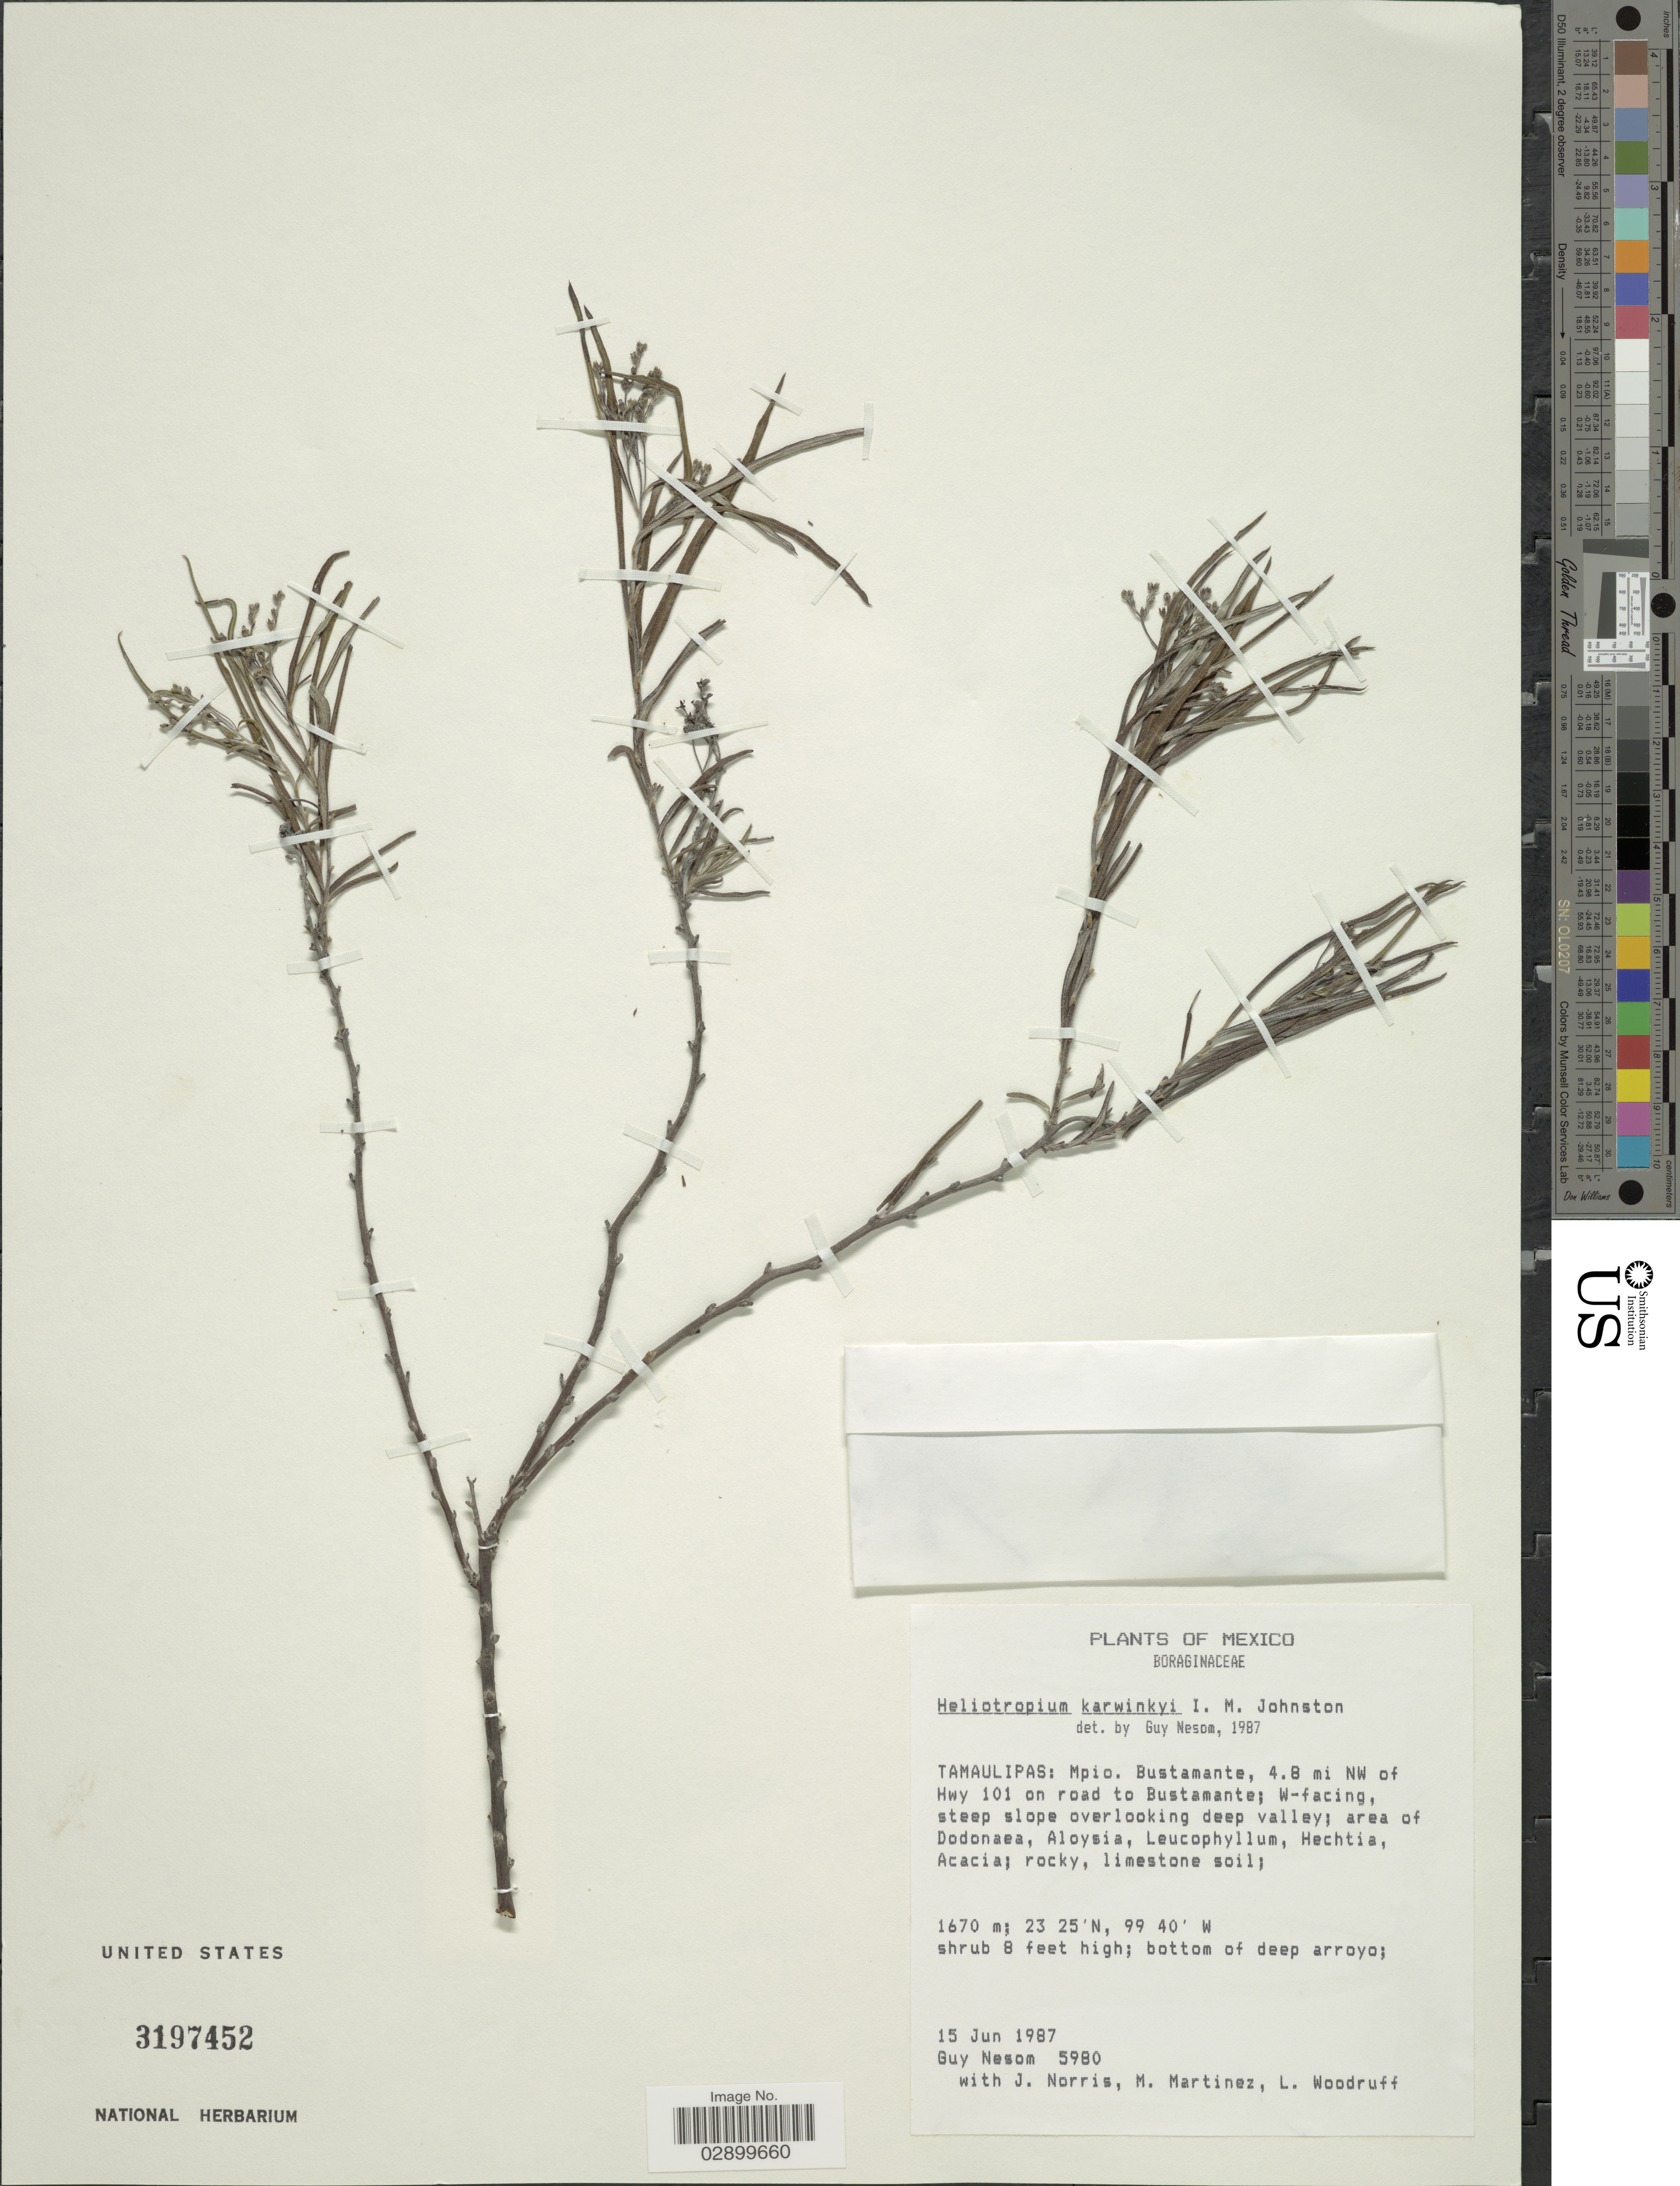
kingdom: Plantae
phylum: Tracheophyta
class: Magnoliopsida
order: Boraginales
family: Heliotropiaceae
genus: Heliotropium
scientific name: Heliotropium karwinskyi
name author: I.M. Johnst.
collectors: G. Nesom, J. Norris, M. Martínez & L. Woodruff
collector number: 5980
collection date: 1987-06-15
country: Mexico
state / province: Tamaulipas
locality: Mpio. Bustamante, 4.8 mi. NW of Hwy 101 on road to Bustamante; W-facing.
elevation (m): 1670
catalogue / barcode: US 3197452